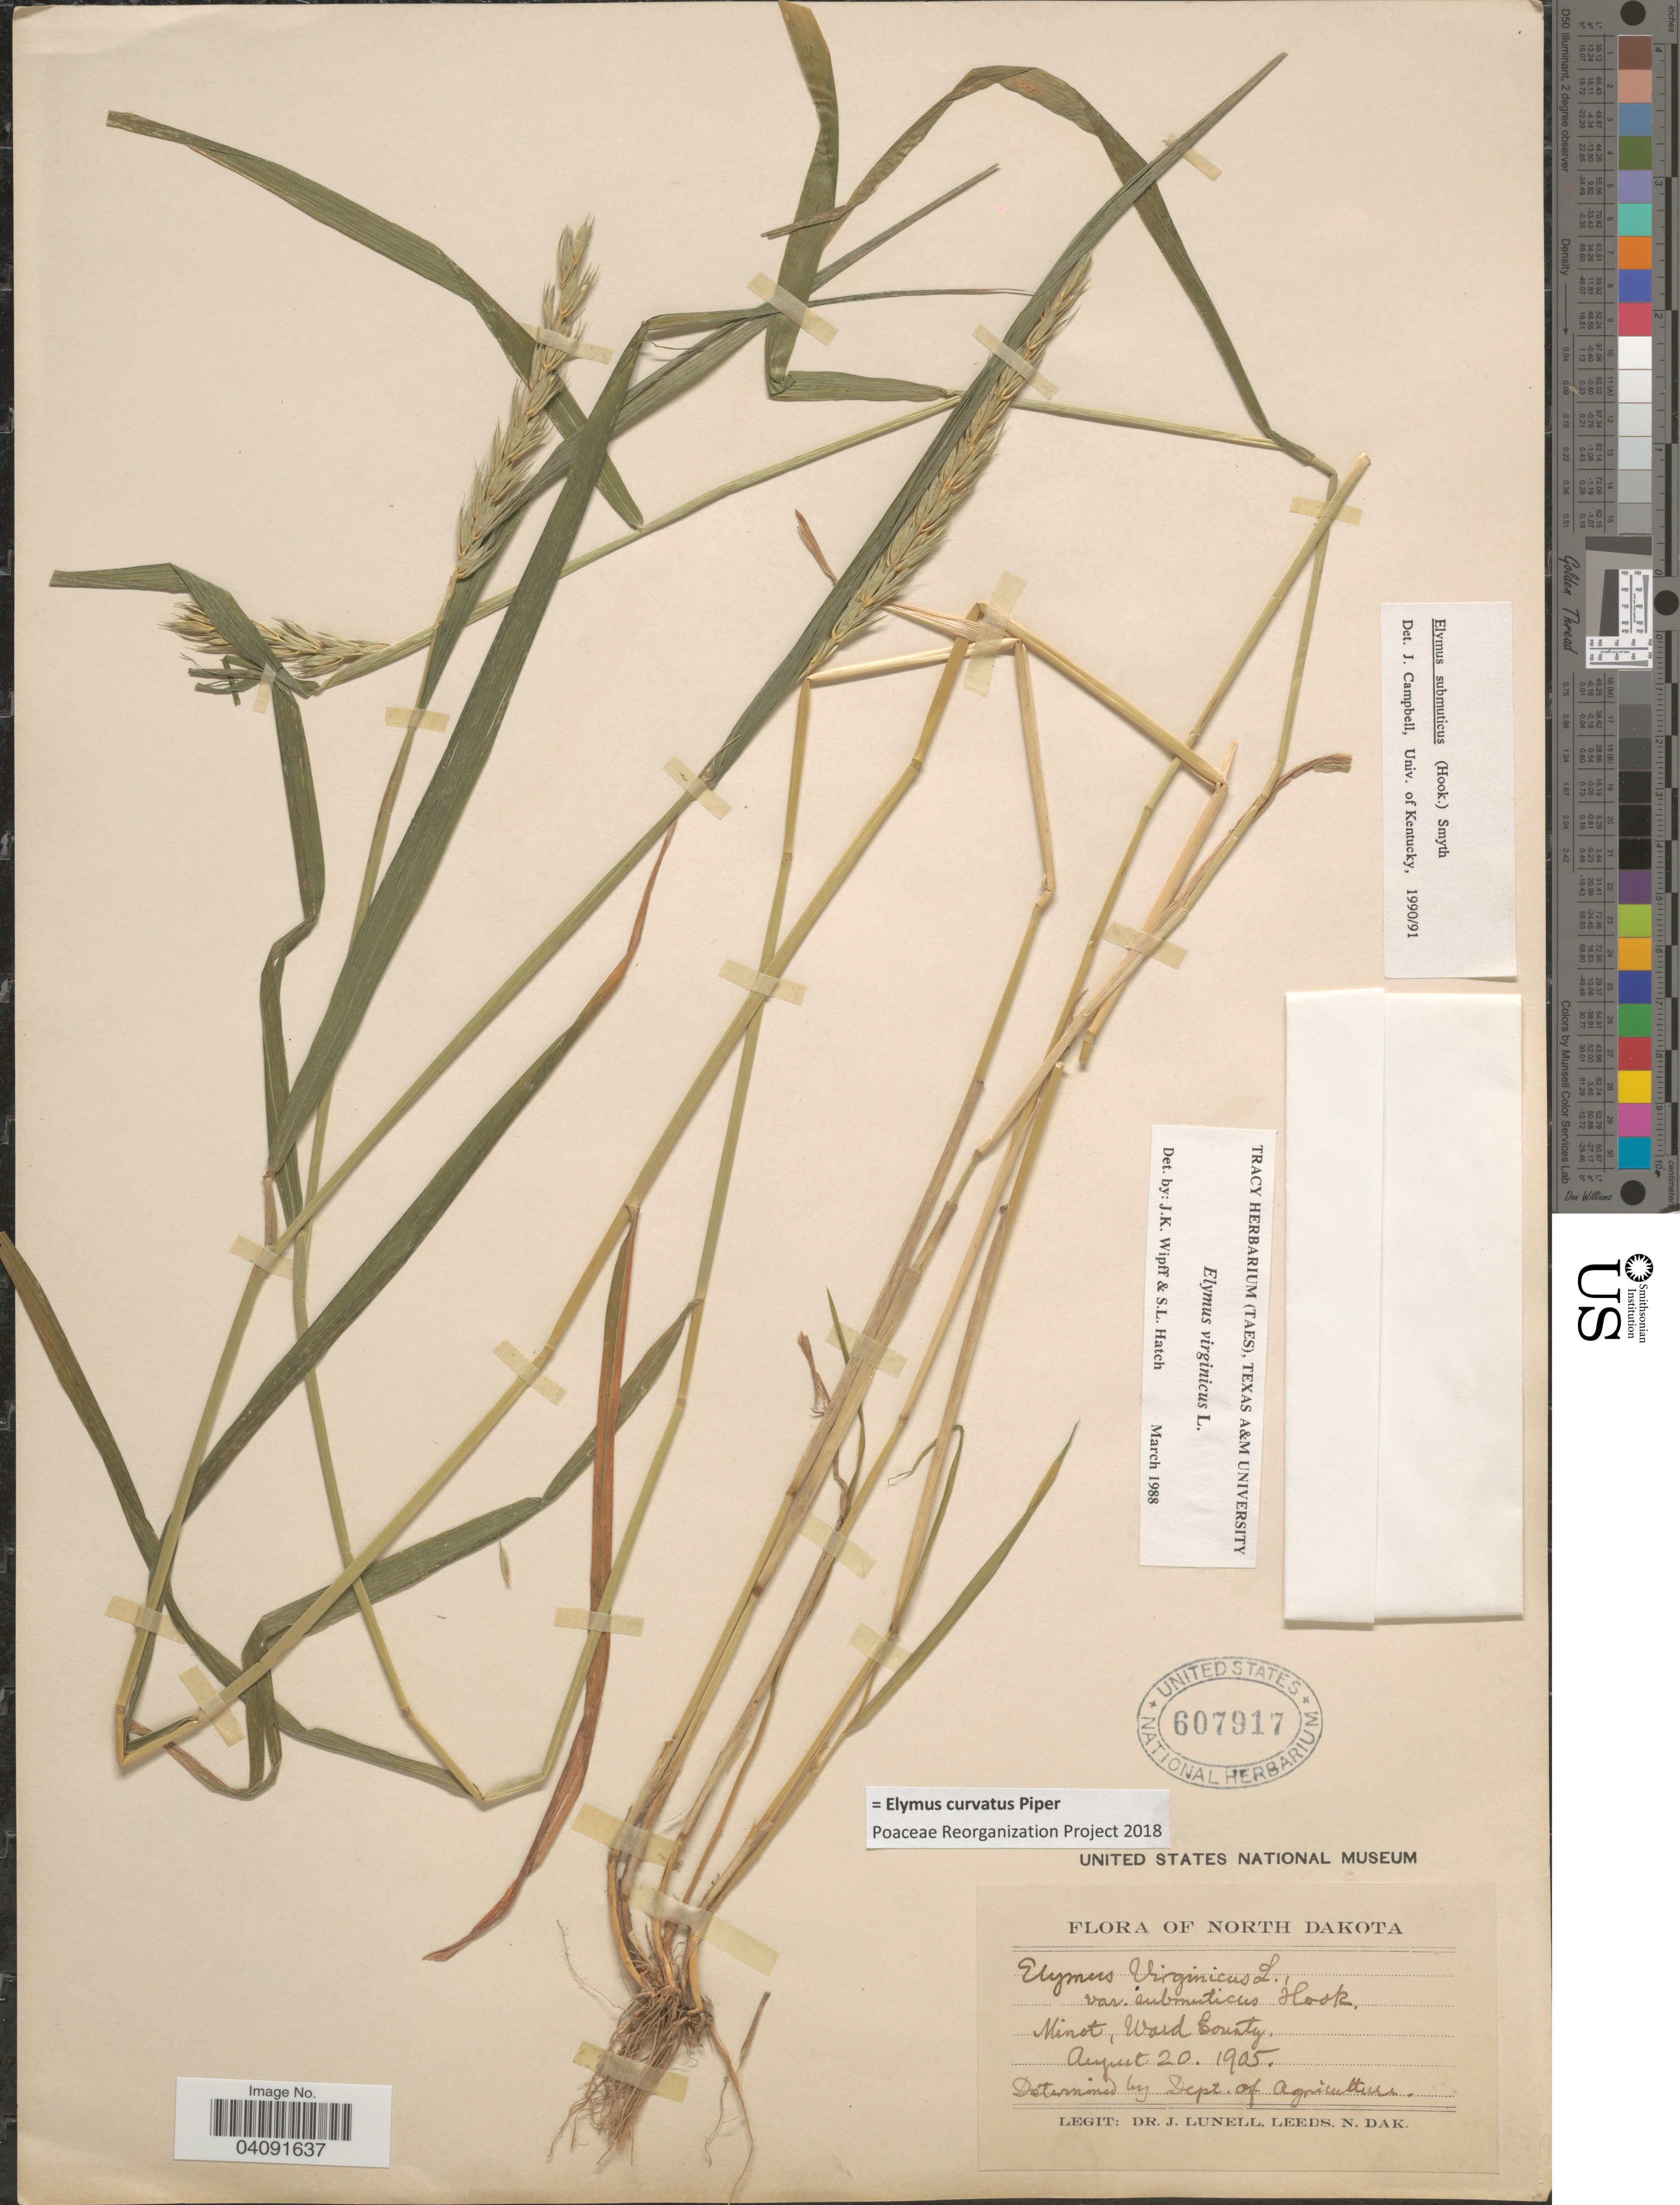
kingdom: Plantae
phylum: Tracheophyta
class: Liliopsida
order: Poales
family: Poaceae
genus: Elymus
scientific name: Elymus curvatus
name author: Piper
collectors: J. Lunell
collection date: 1905-08-20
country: United States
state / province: North Dakota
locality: Minot, Ward County.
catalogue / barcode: US 607917